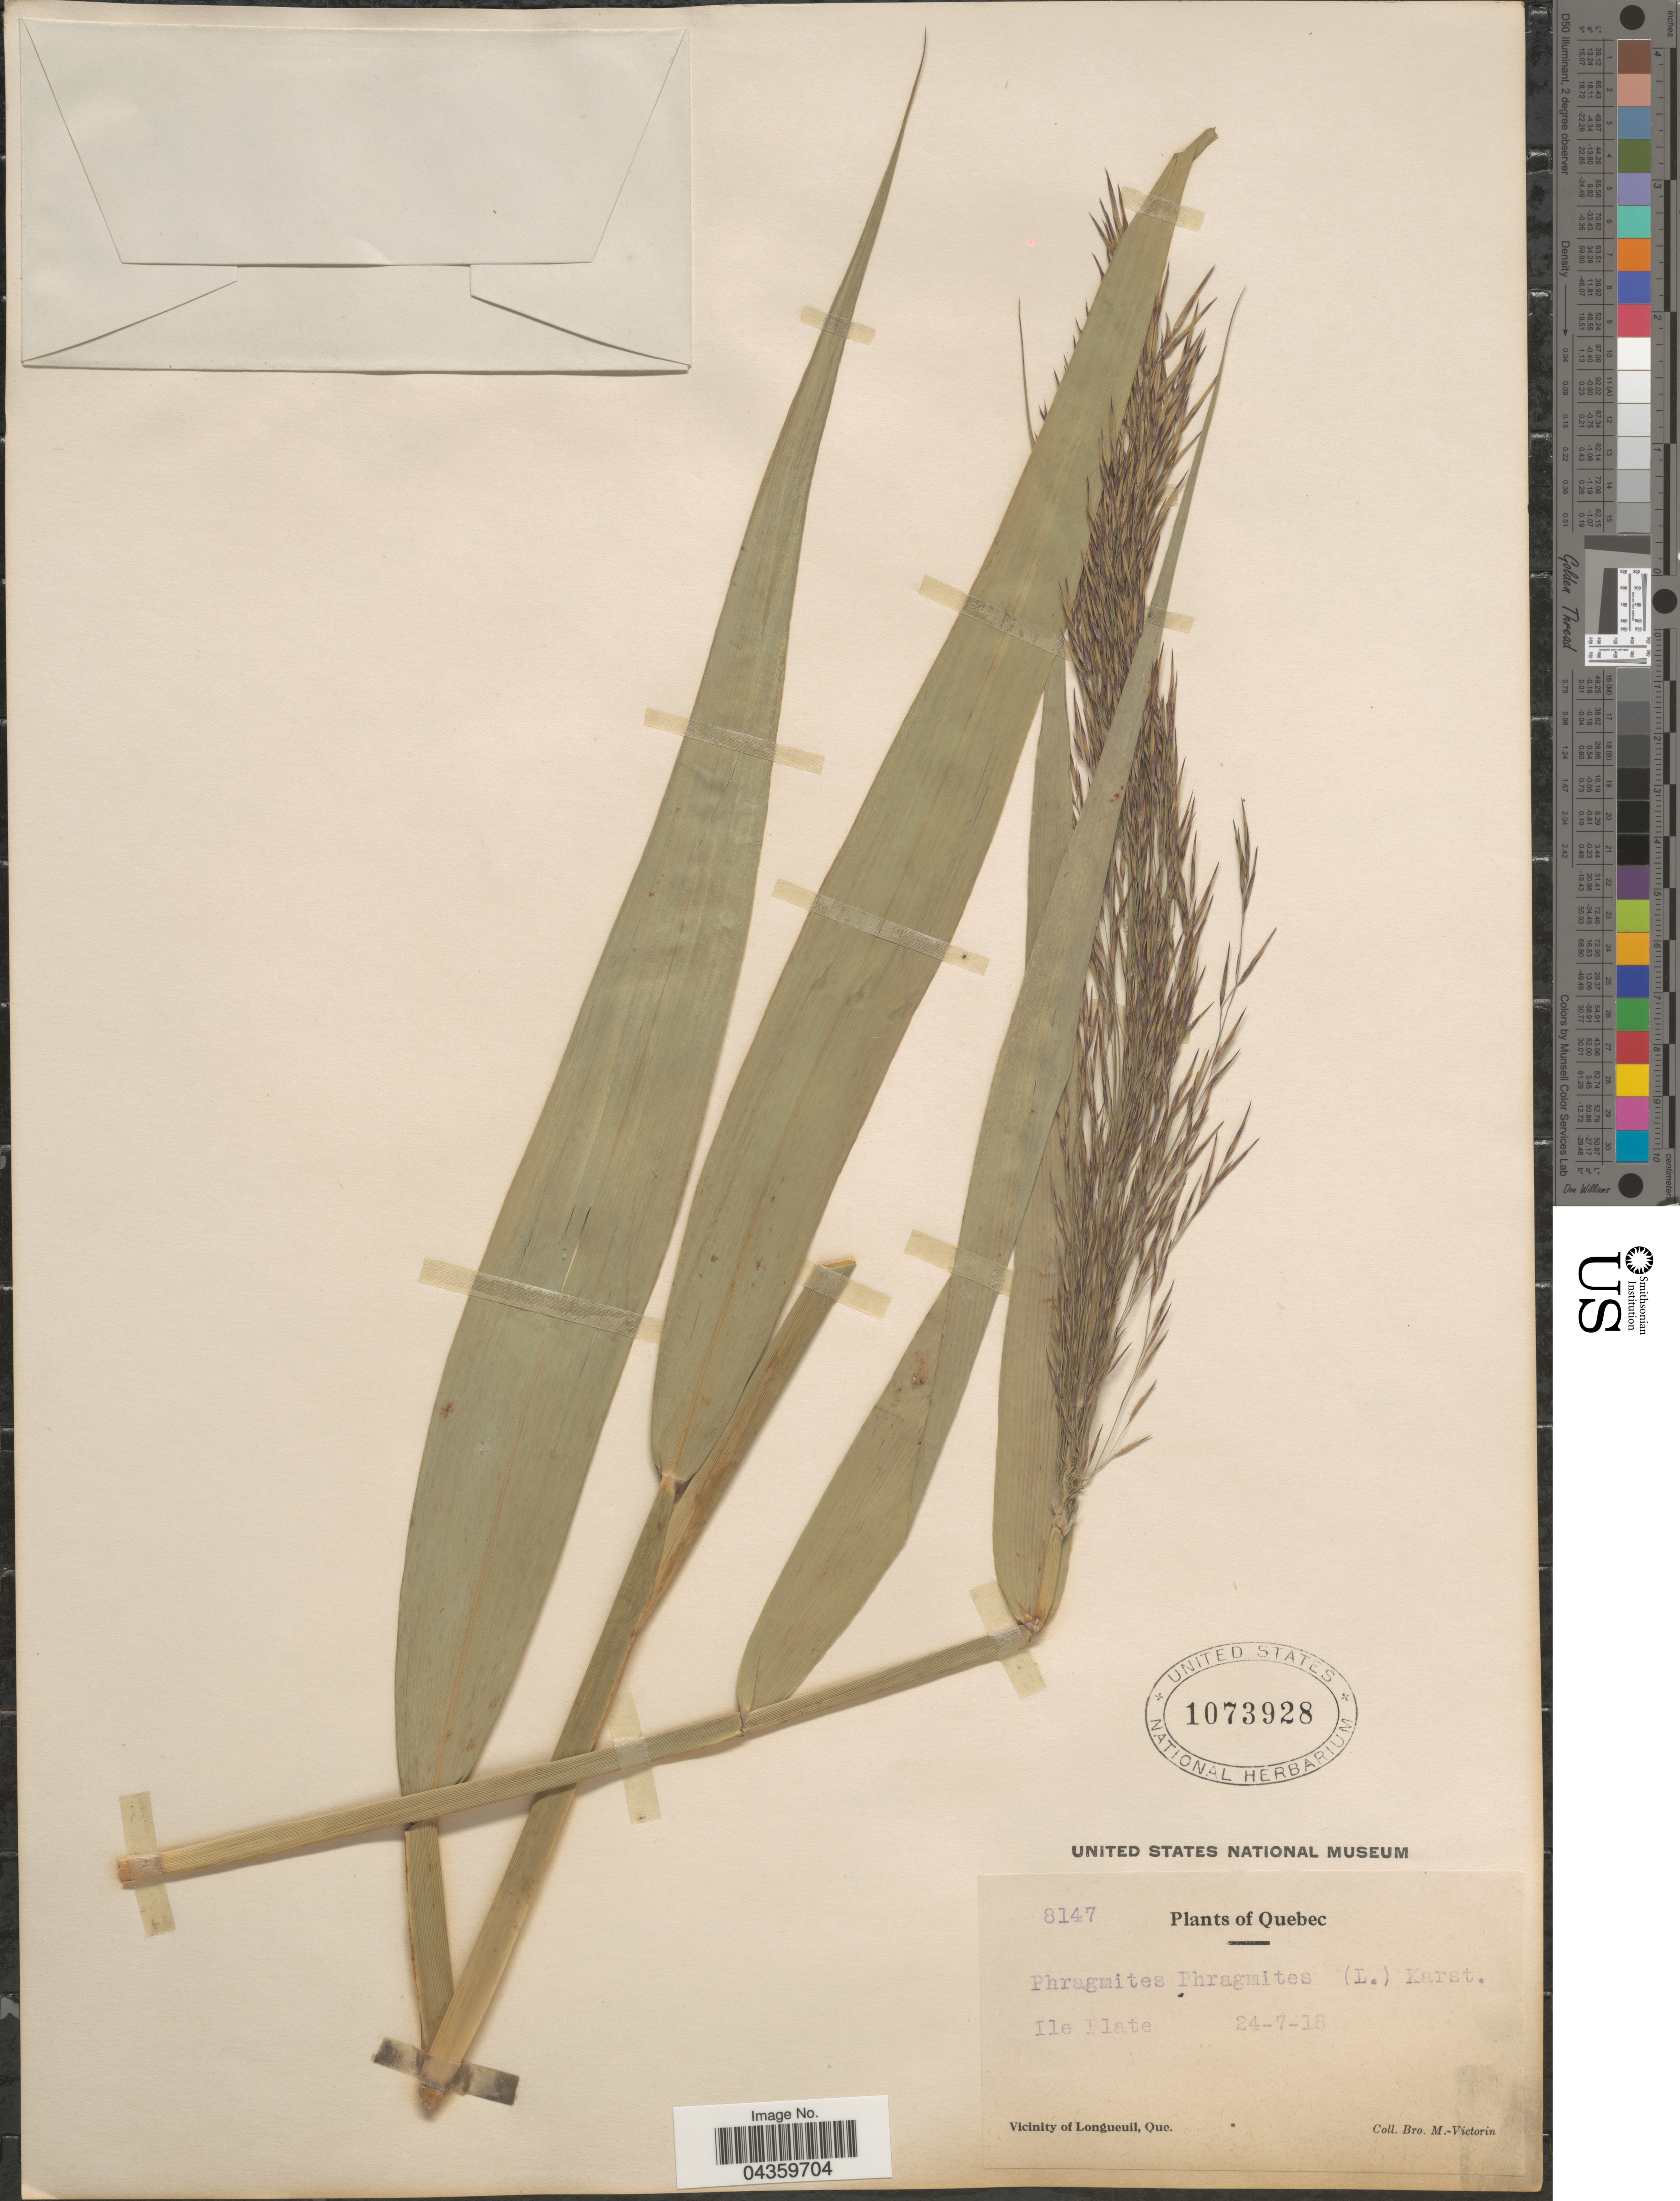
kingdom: Plantae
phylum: Tracheophyta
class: Liliopsida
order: Poales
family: Poaceae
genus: Phragmites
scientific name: Phragmites australis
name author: (Cav.) Trin. ex Steud.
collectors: Fr. Marie-Victorin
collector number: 8147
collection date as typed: Transcribed d/m/y: 24/7/18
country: Canada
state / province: Quebec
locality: Ile Plate. Vicinity of Longueuil.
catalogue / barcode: US 1073928